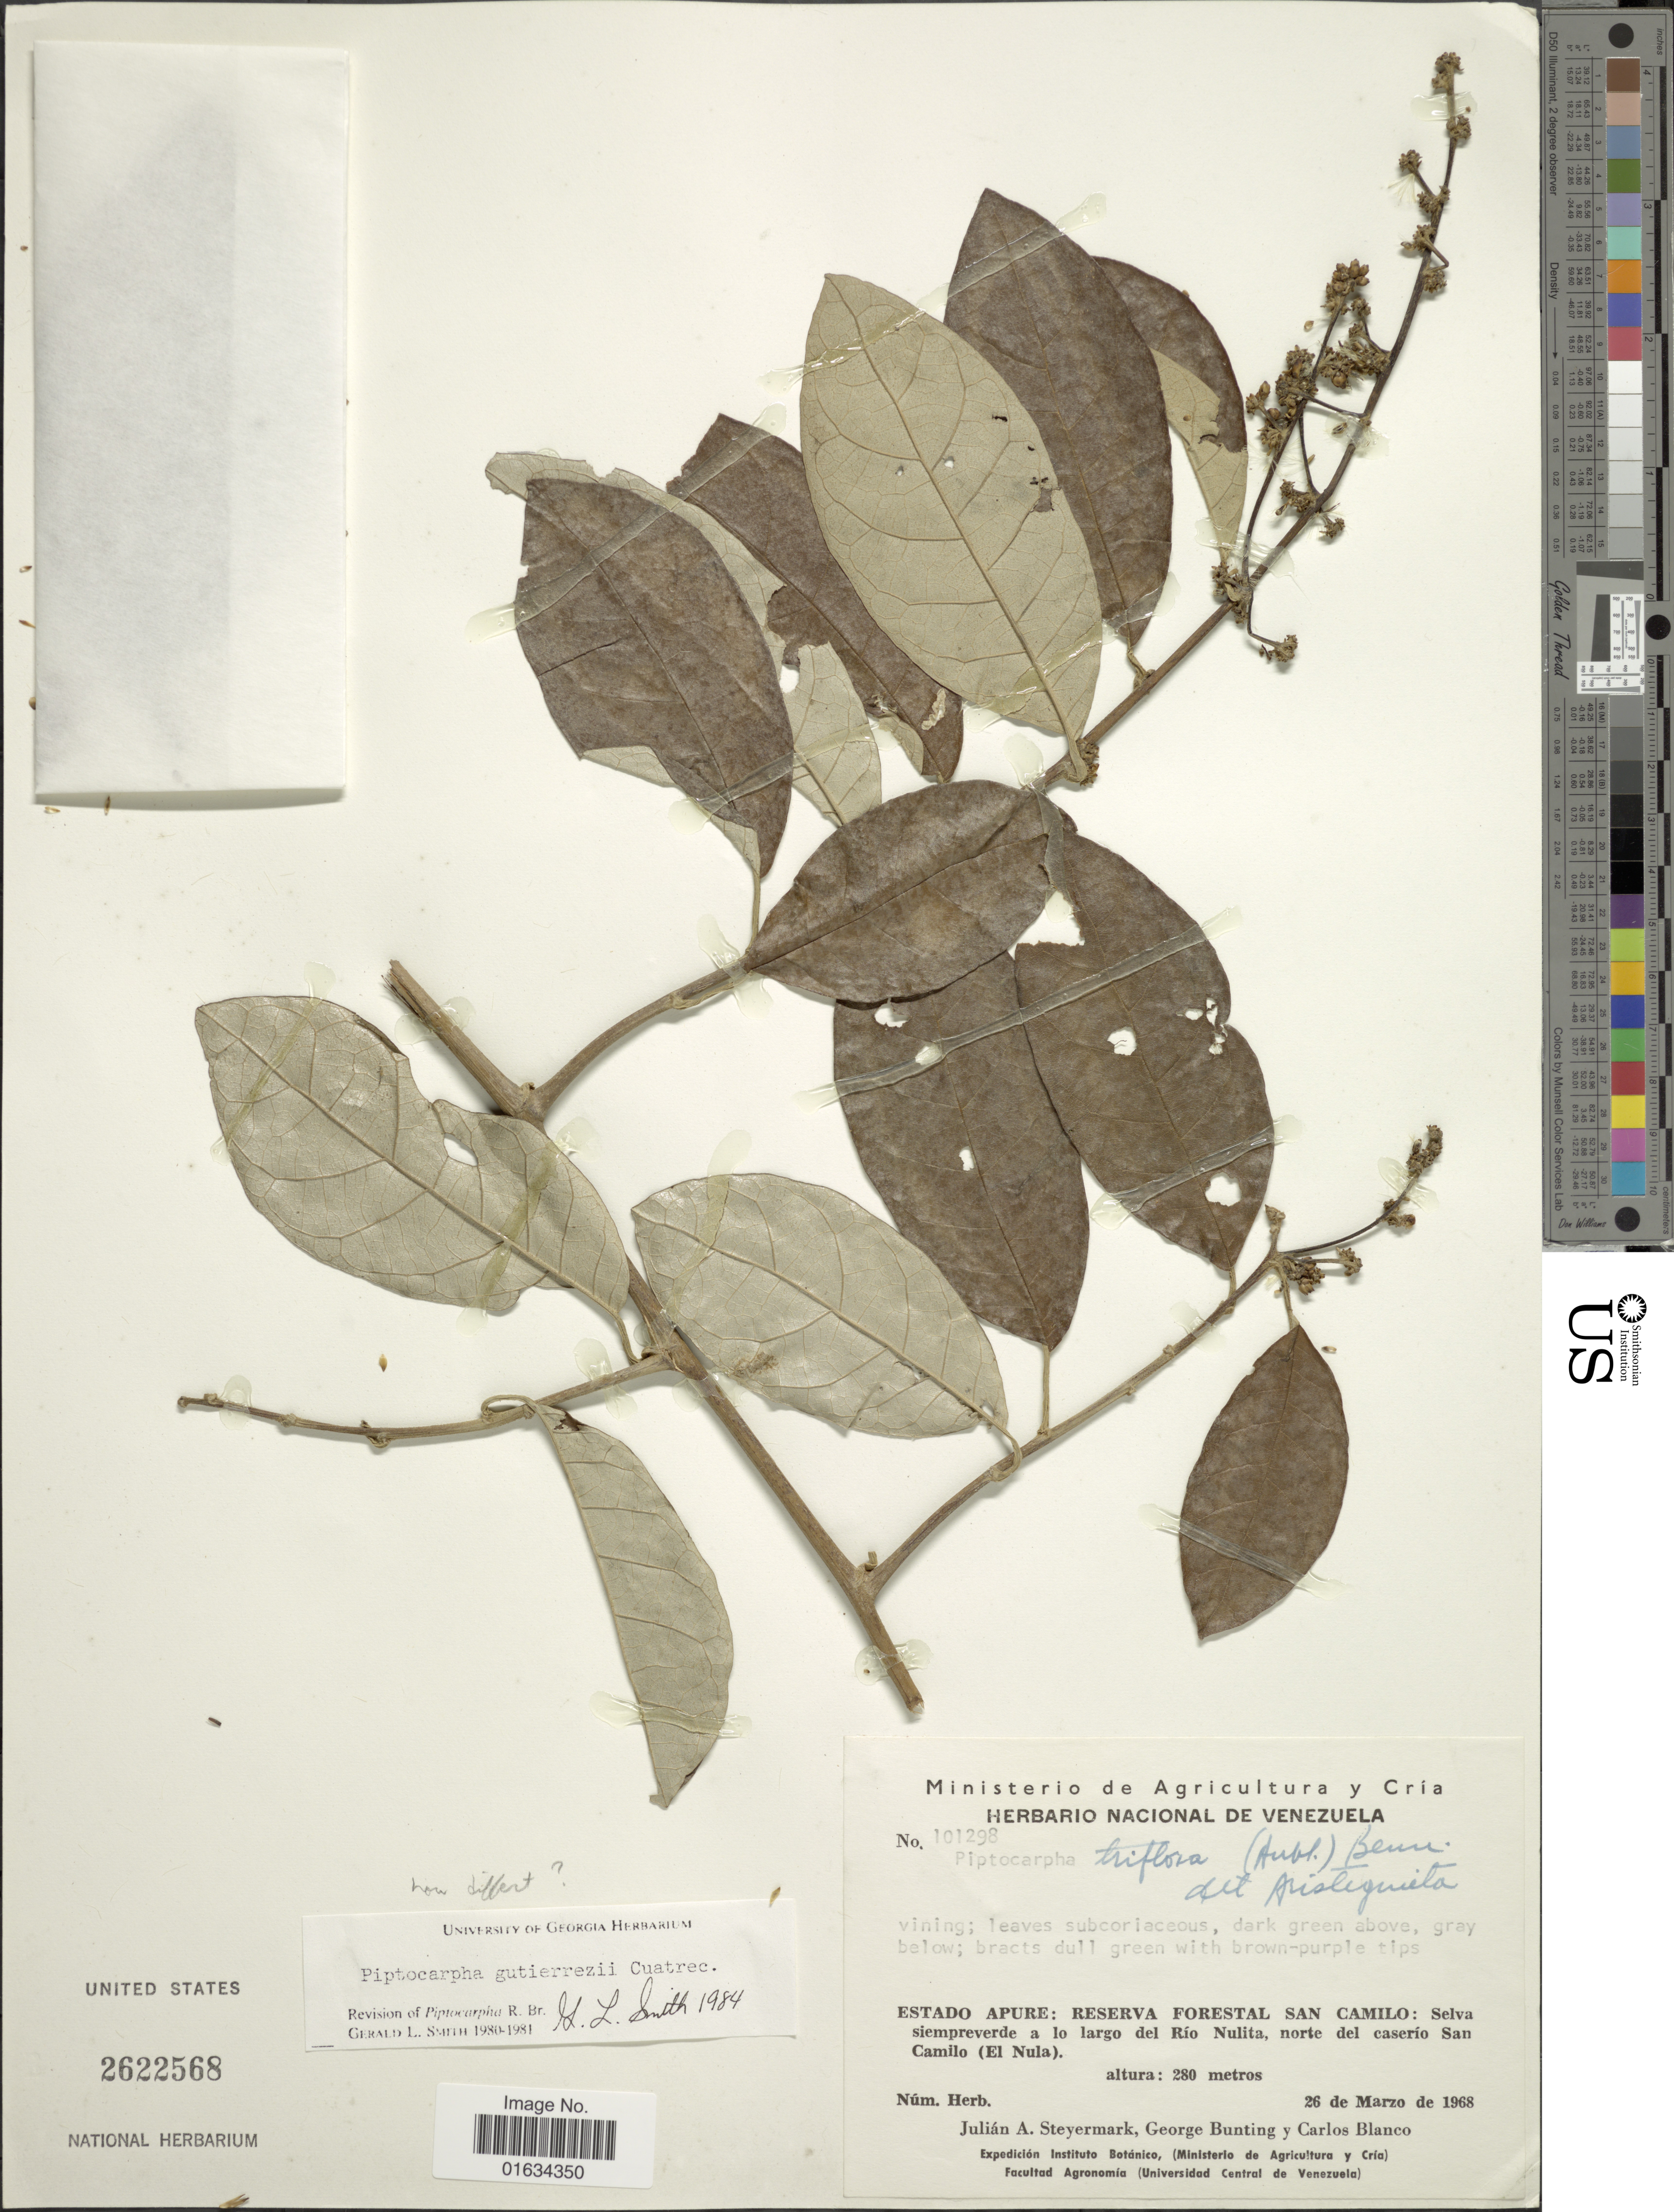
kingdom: Plantae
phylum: Tracheophyta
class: Magnoliopsida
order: Asterales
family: Asteraceae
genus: Piptocarpha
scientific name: Piptocarpha triflora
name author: (Aubl.) Benn. ex Baker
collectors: J. Steyermark, G. S. Bunting & C. A. Blanco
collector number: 101298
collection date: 1968-03-26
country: Venezuela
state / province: Apure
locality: Reserva Forestal San Camilo: Selva siempreverde a lo largo del Río Nulita, norte del caserío San Camilo (El Nula)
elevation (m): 280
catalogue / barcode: US 2622568